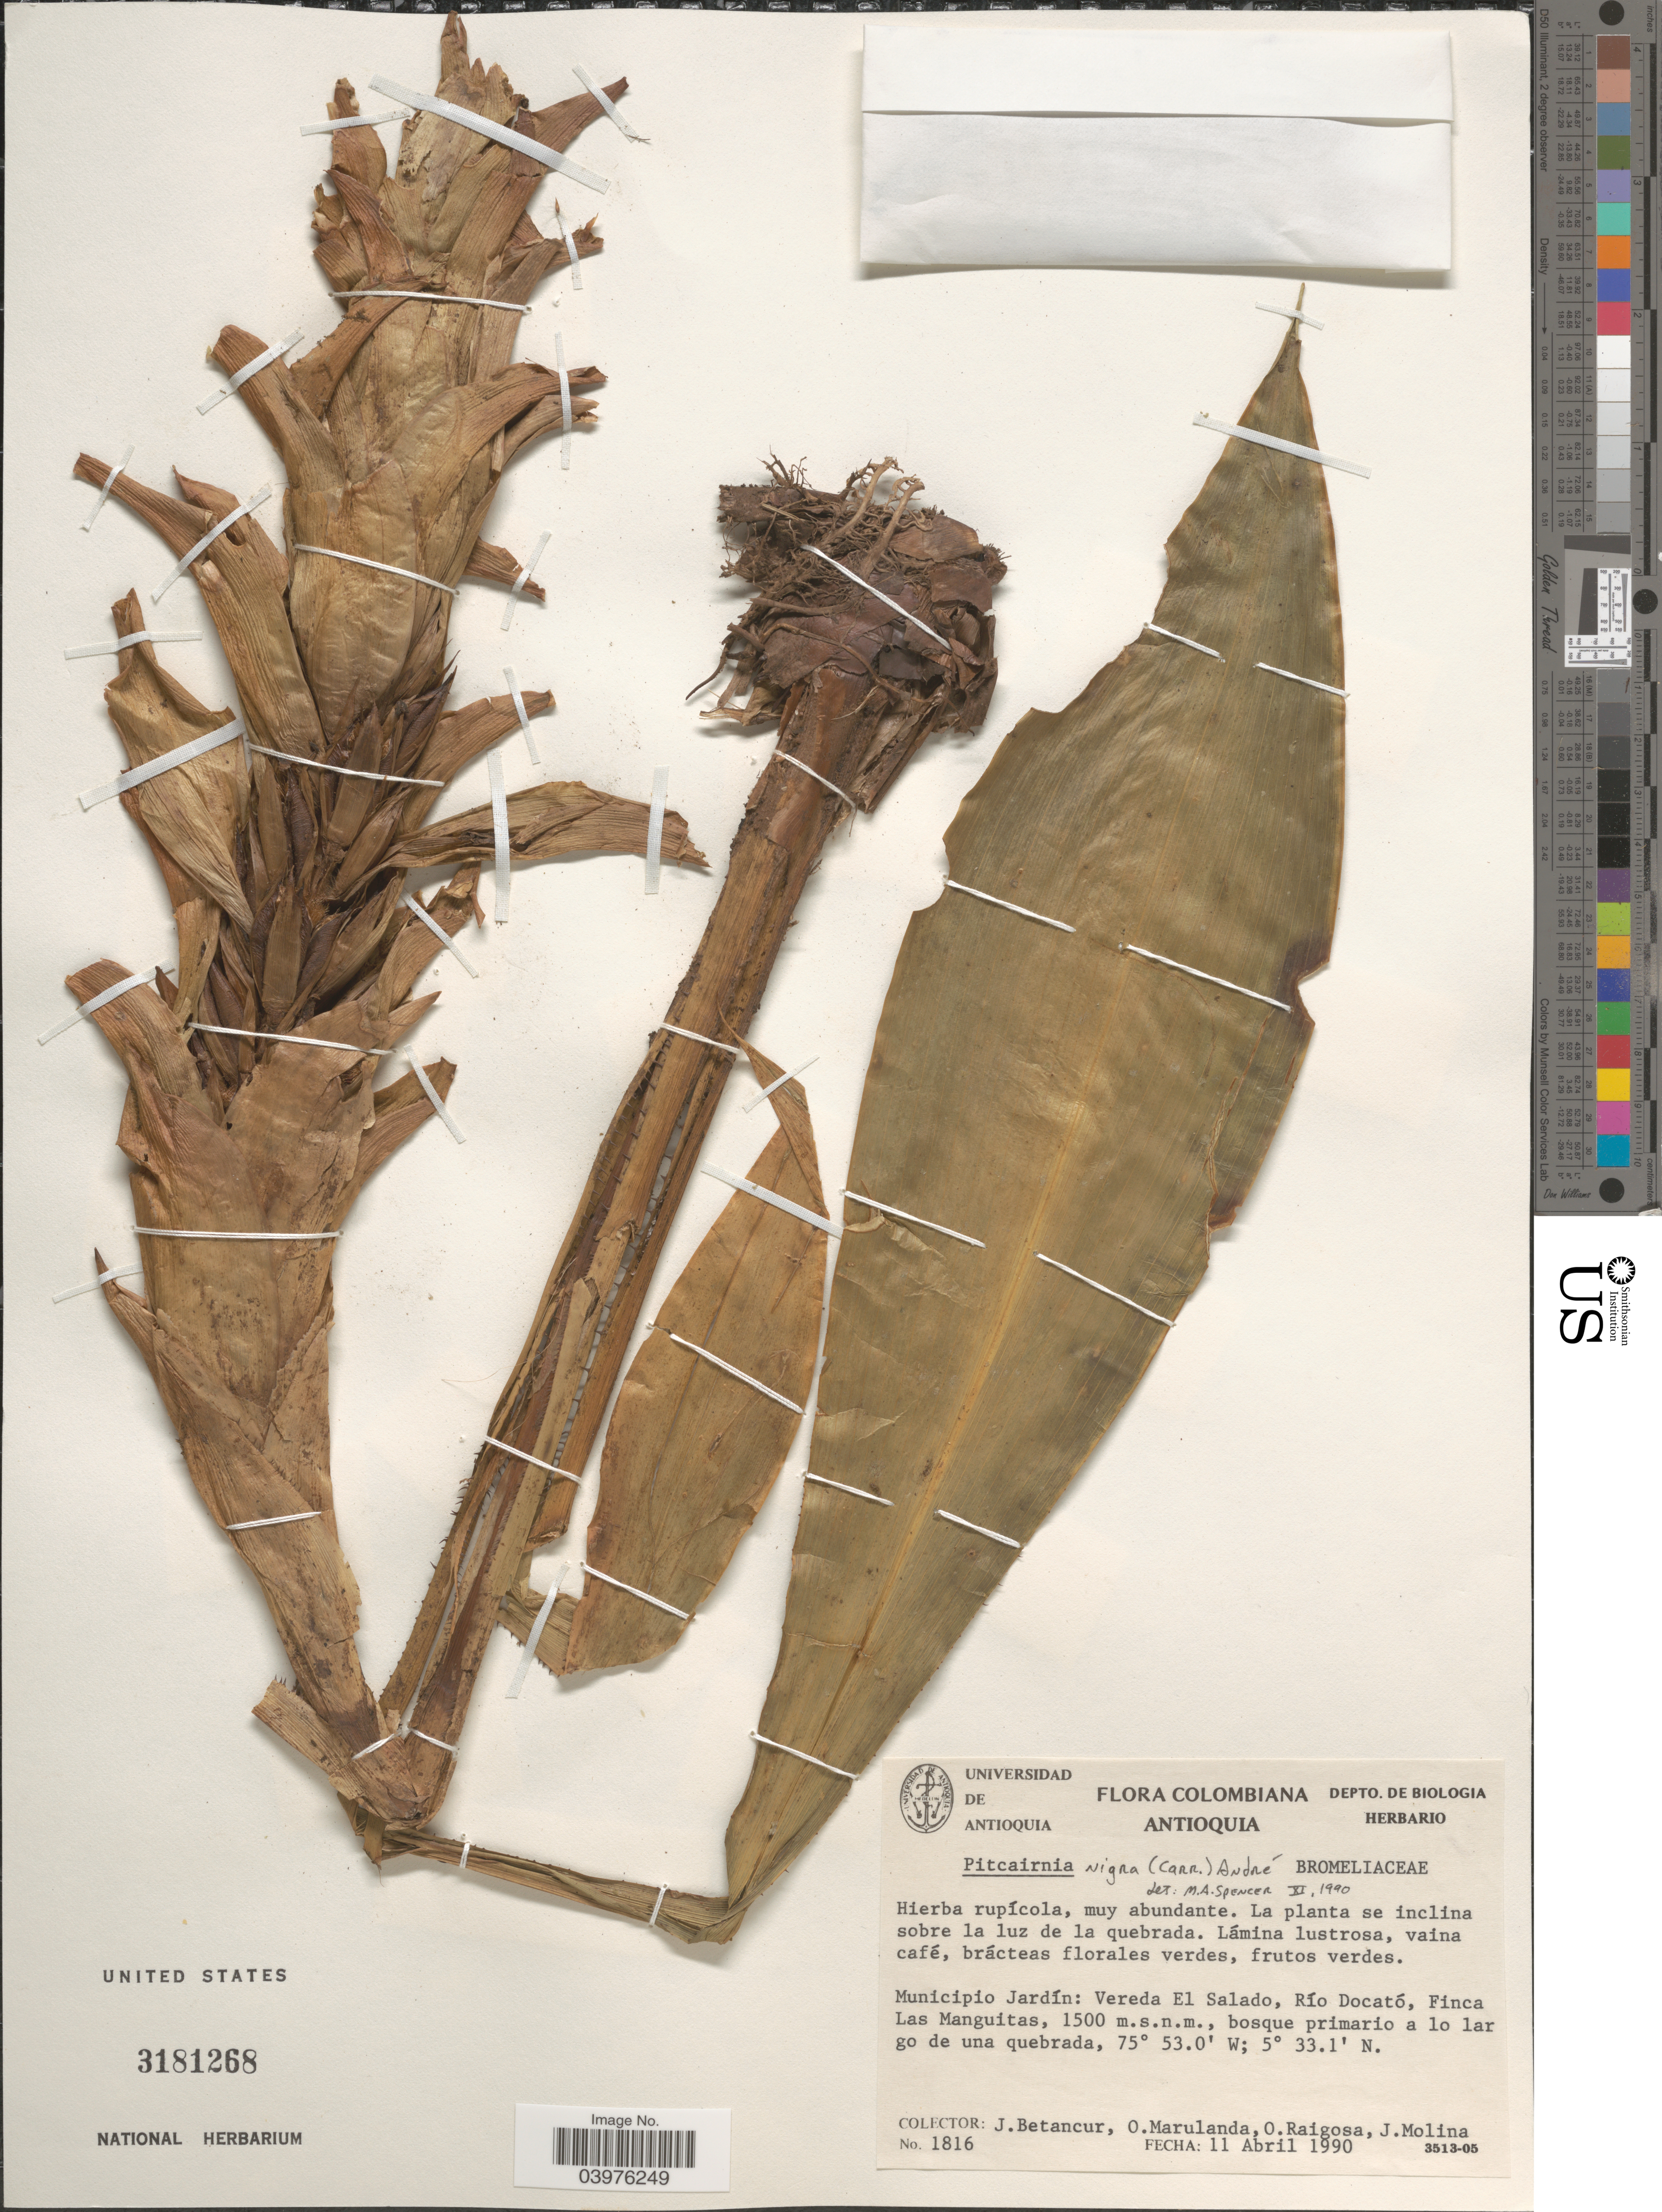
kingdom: Plantae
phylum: Tracheophyta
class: Liliopsida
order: Poales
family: Bromeliaceae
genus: Pitcairnia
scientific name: Pitcairnia nigra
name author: (É. Morren) André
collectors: J. Betancur, O. Marulanda, O. Raigosa & J. Molina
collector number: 1816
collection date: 1990-04-11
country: Colombia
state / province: Antioquia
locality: Municipio Jardín: Vereda El Salado, Río Docató, Finca Las Manguitas, bosque primario a lo largo de una quebrada.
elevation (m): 1500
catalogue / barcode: US 3181268